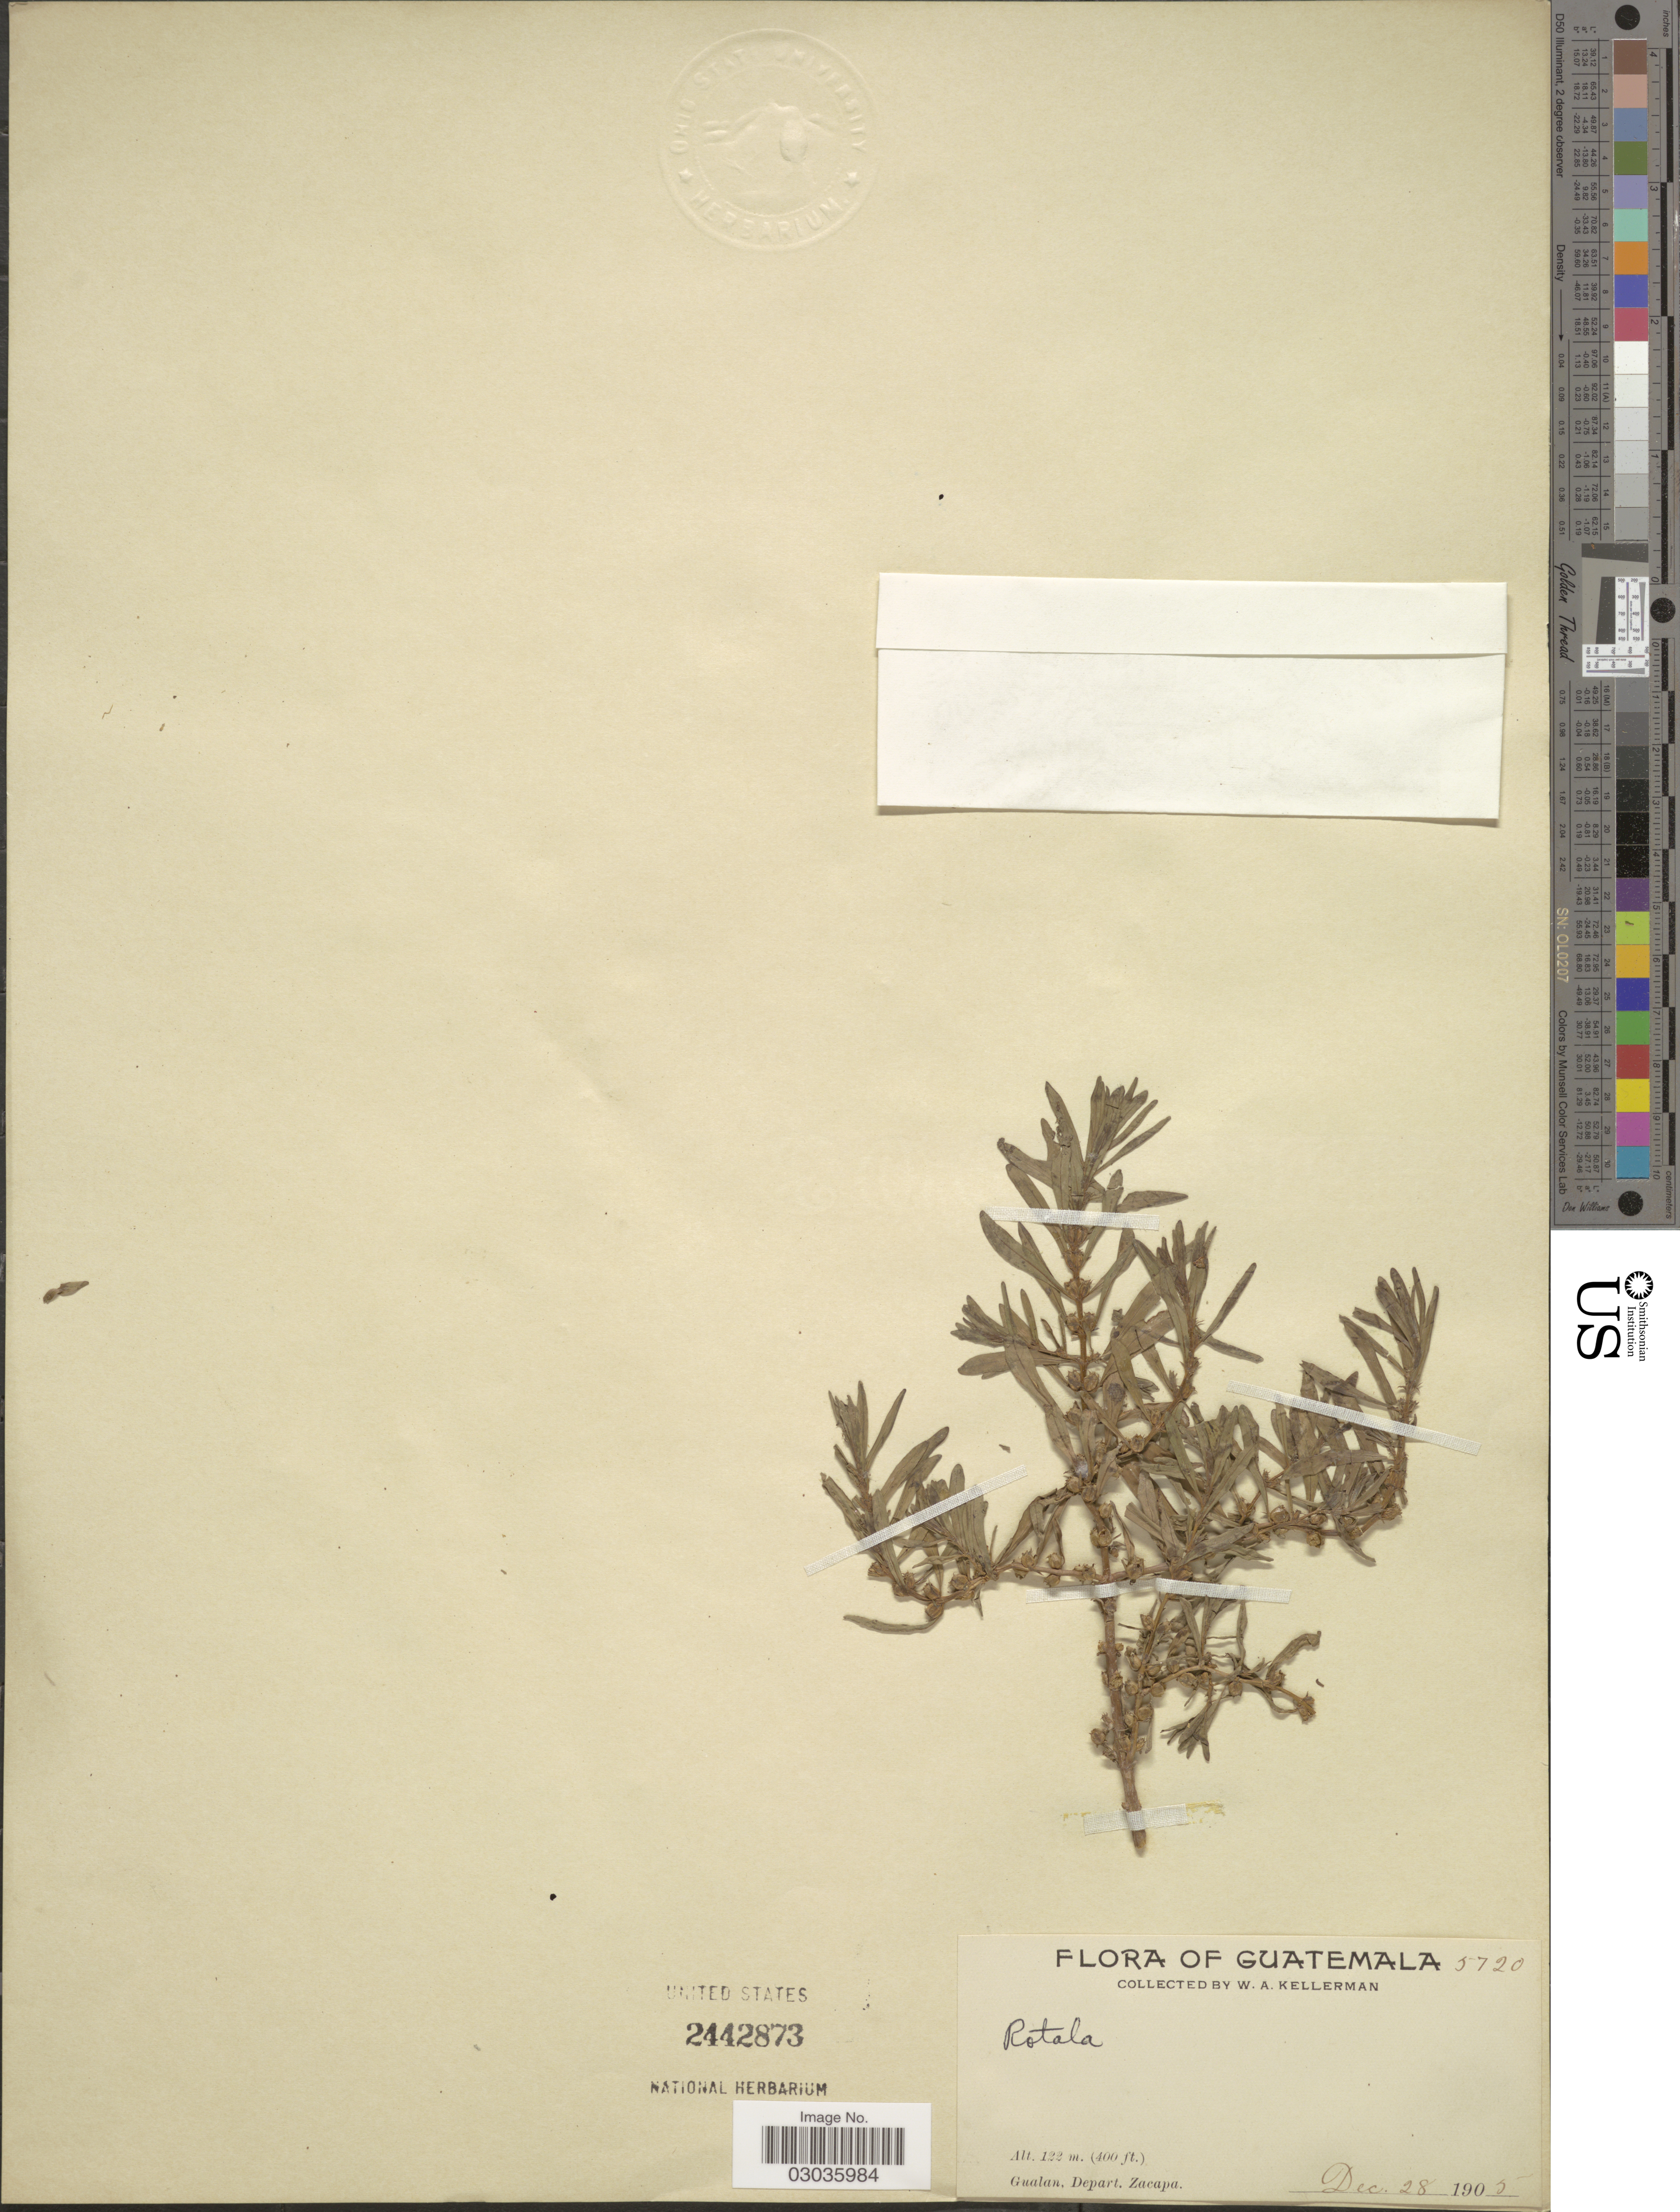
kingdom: Plantae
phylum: Tracheophyta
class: Magnoliopsida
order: Myrtales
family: Lythraceae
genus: Rotala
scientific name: Rotala dentifera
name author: (A. Gray) Koehne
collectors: W. Kellerman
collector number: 5720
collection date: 1905-12-28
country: Guatemala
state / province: Zacapa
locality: Gualan.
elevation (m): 122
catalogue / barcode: US 2442873